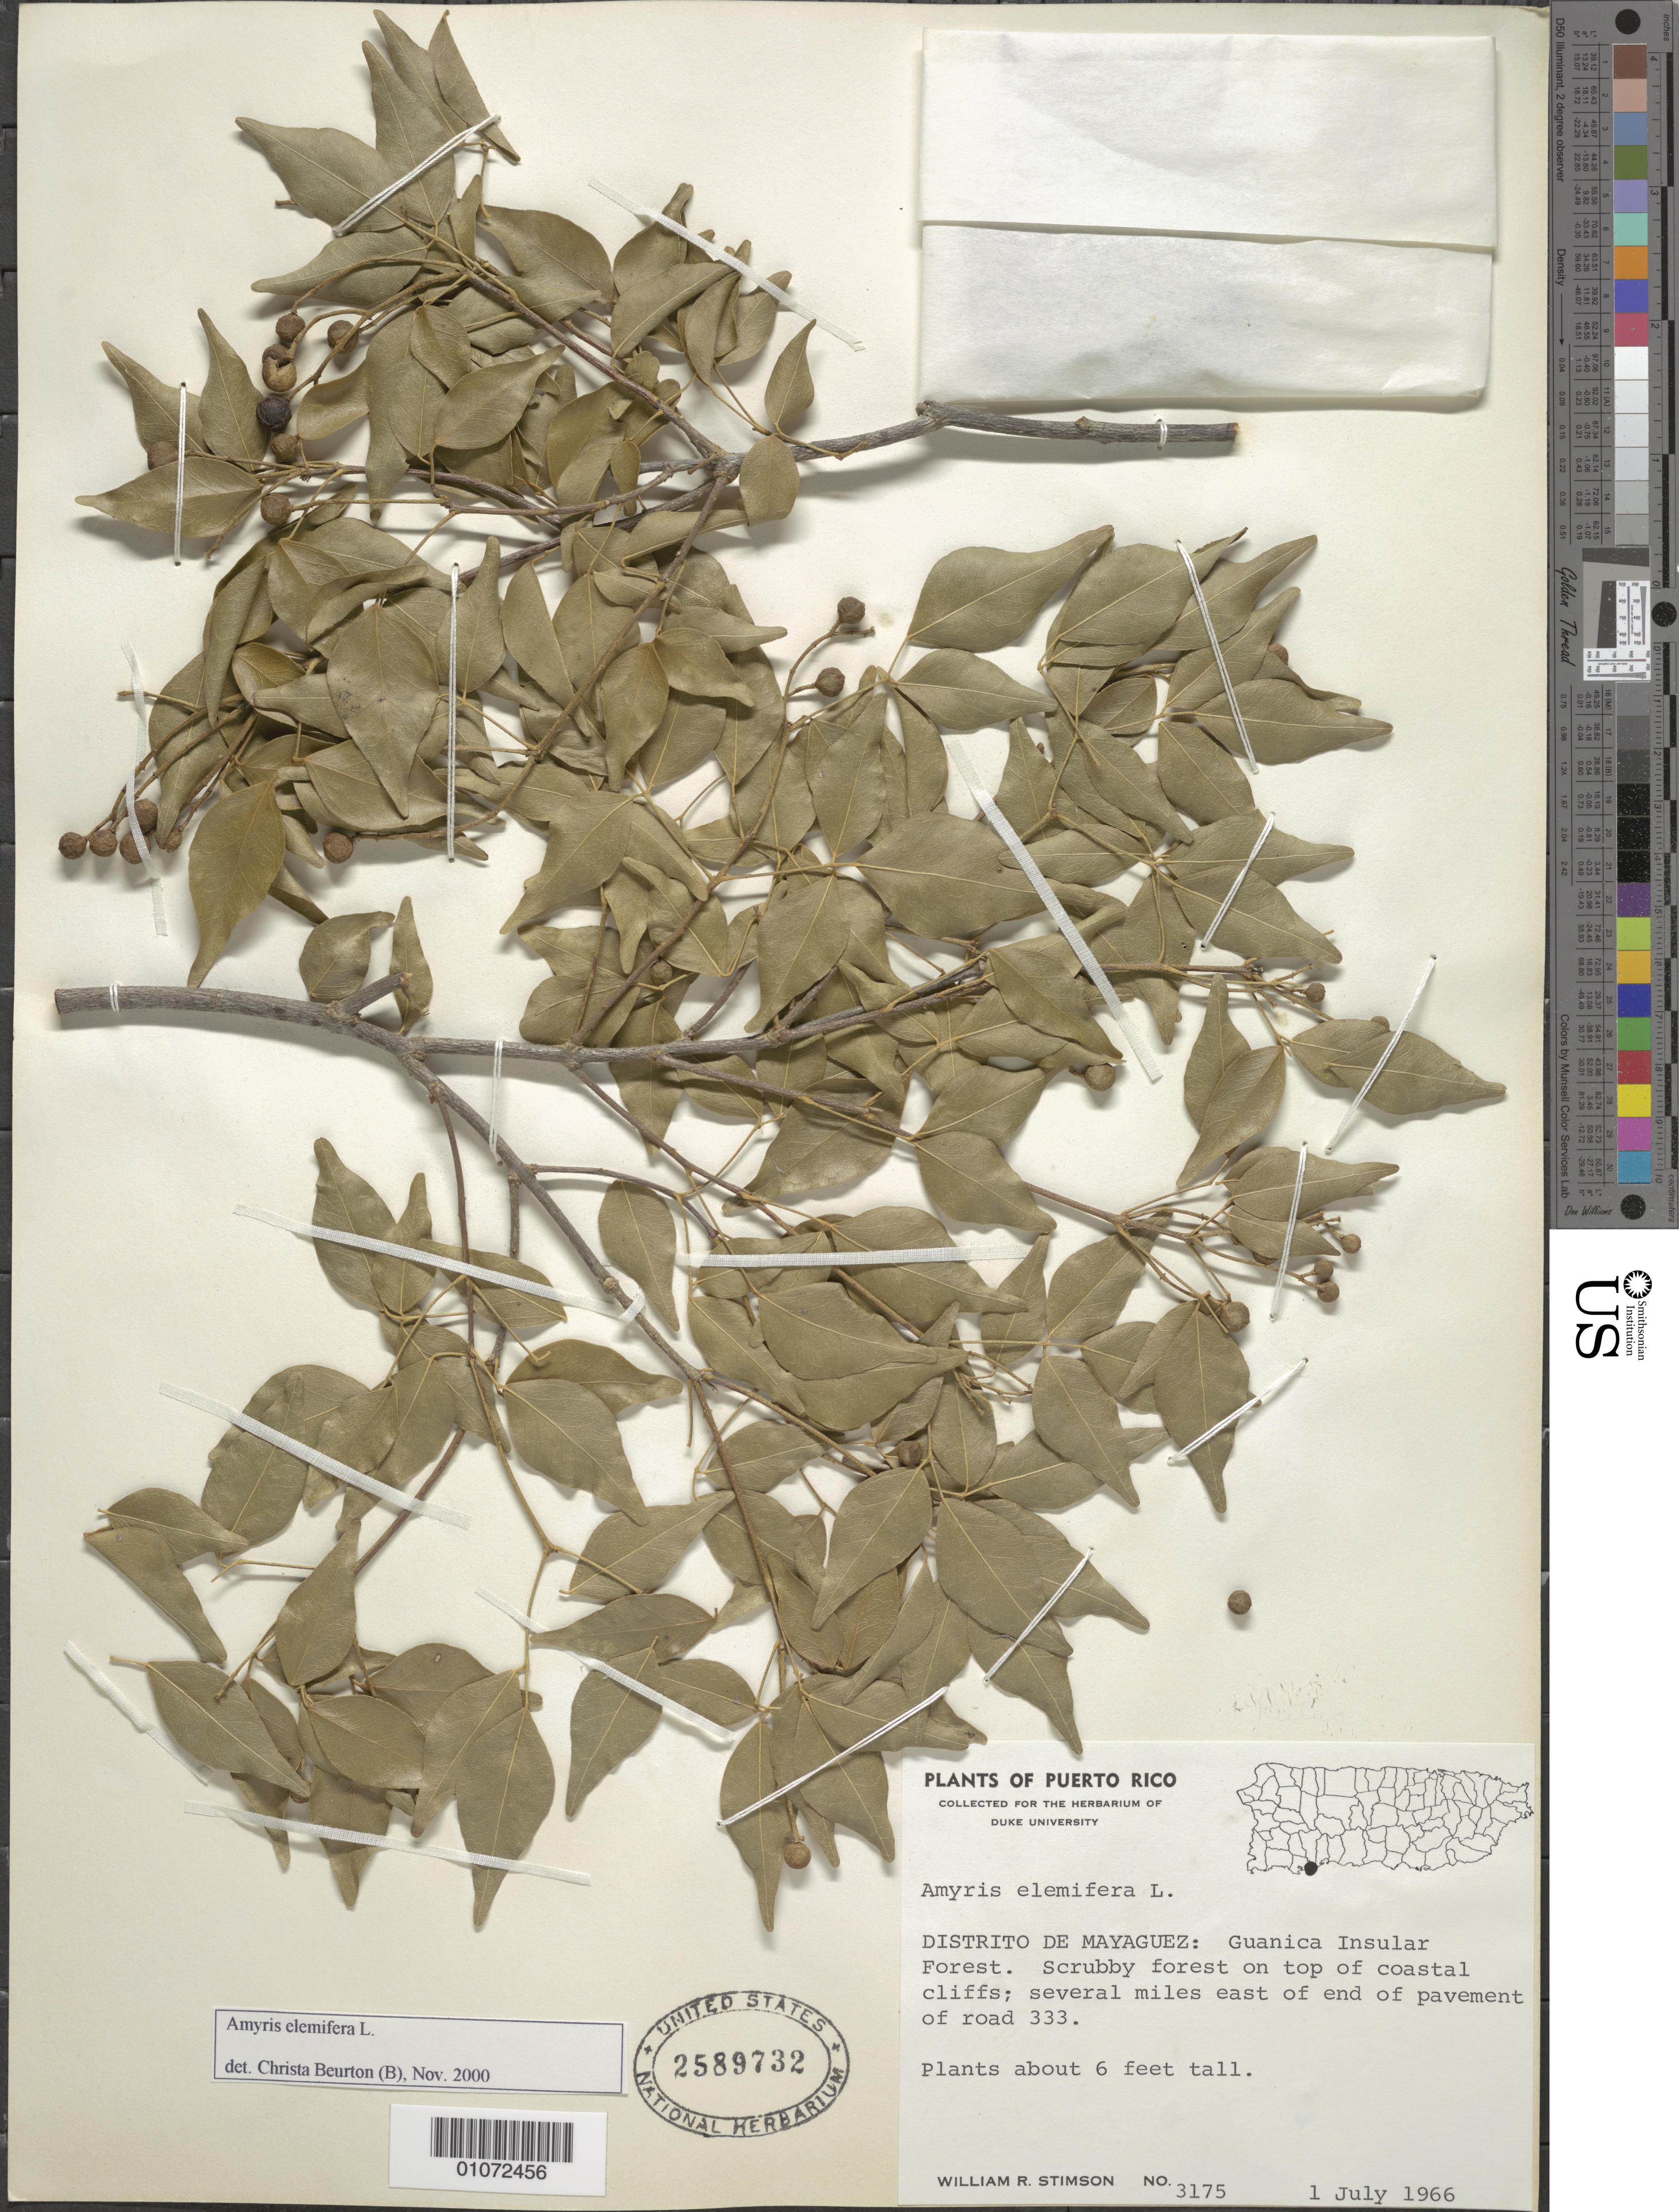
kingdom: Plantae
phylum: Tracheophyta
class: Magnoliopsida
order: Sapindales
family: Rutaceae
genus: Amyris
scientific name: Amyris elemifera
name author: L.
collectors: W. R. Stimson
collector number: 3175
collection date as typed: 01 Jul 1966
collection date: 1966-07-01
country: Puerto Rico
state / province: Mayagüez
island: Puerto Rico I.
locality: Guanica Insular Forest, Scrubby forest on top of coastal cliffs; several miles E of end of pavement of road 333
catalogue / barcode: US 2589732